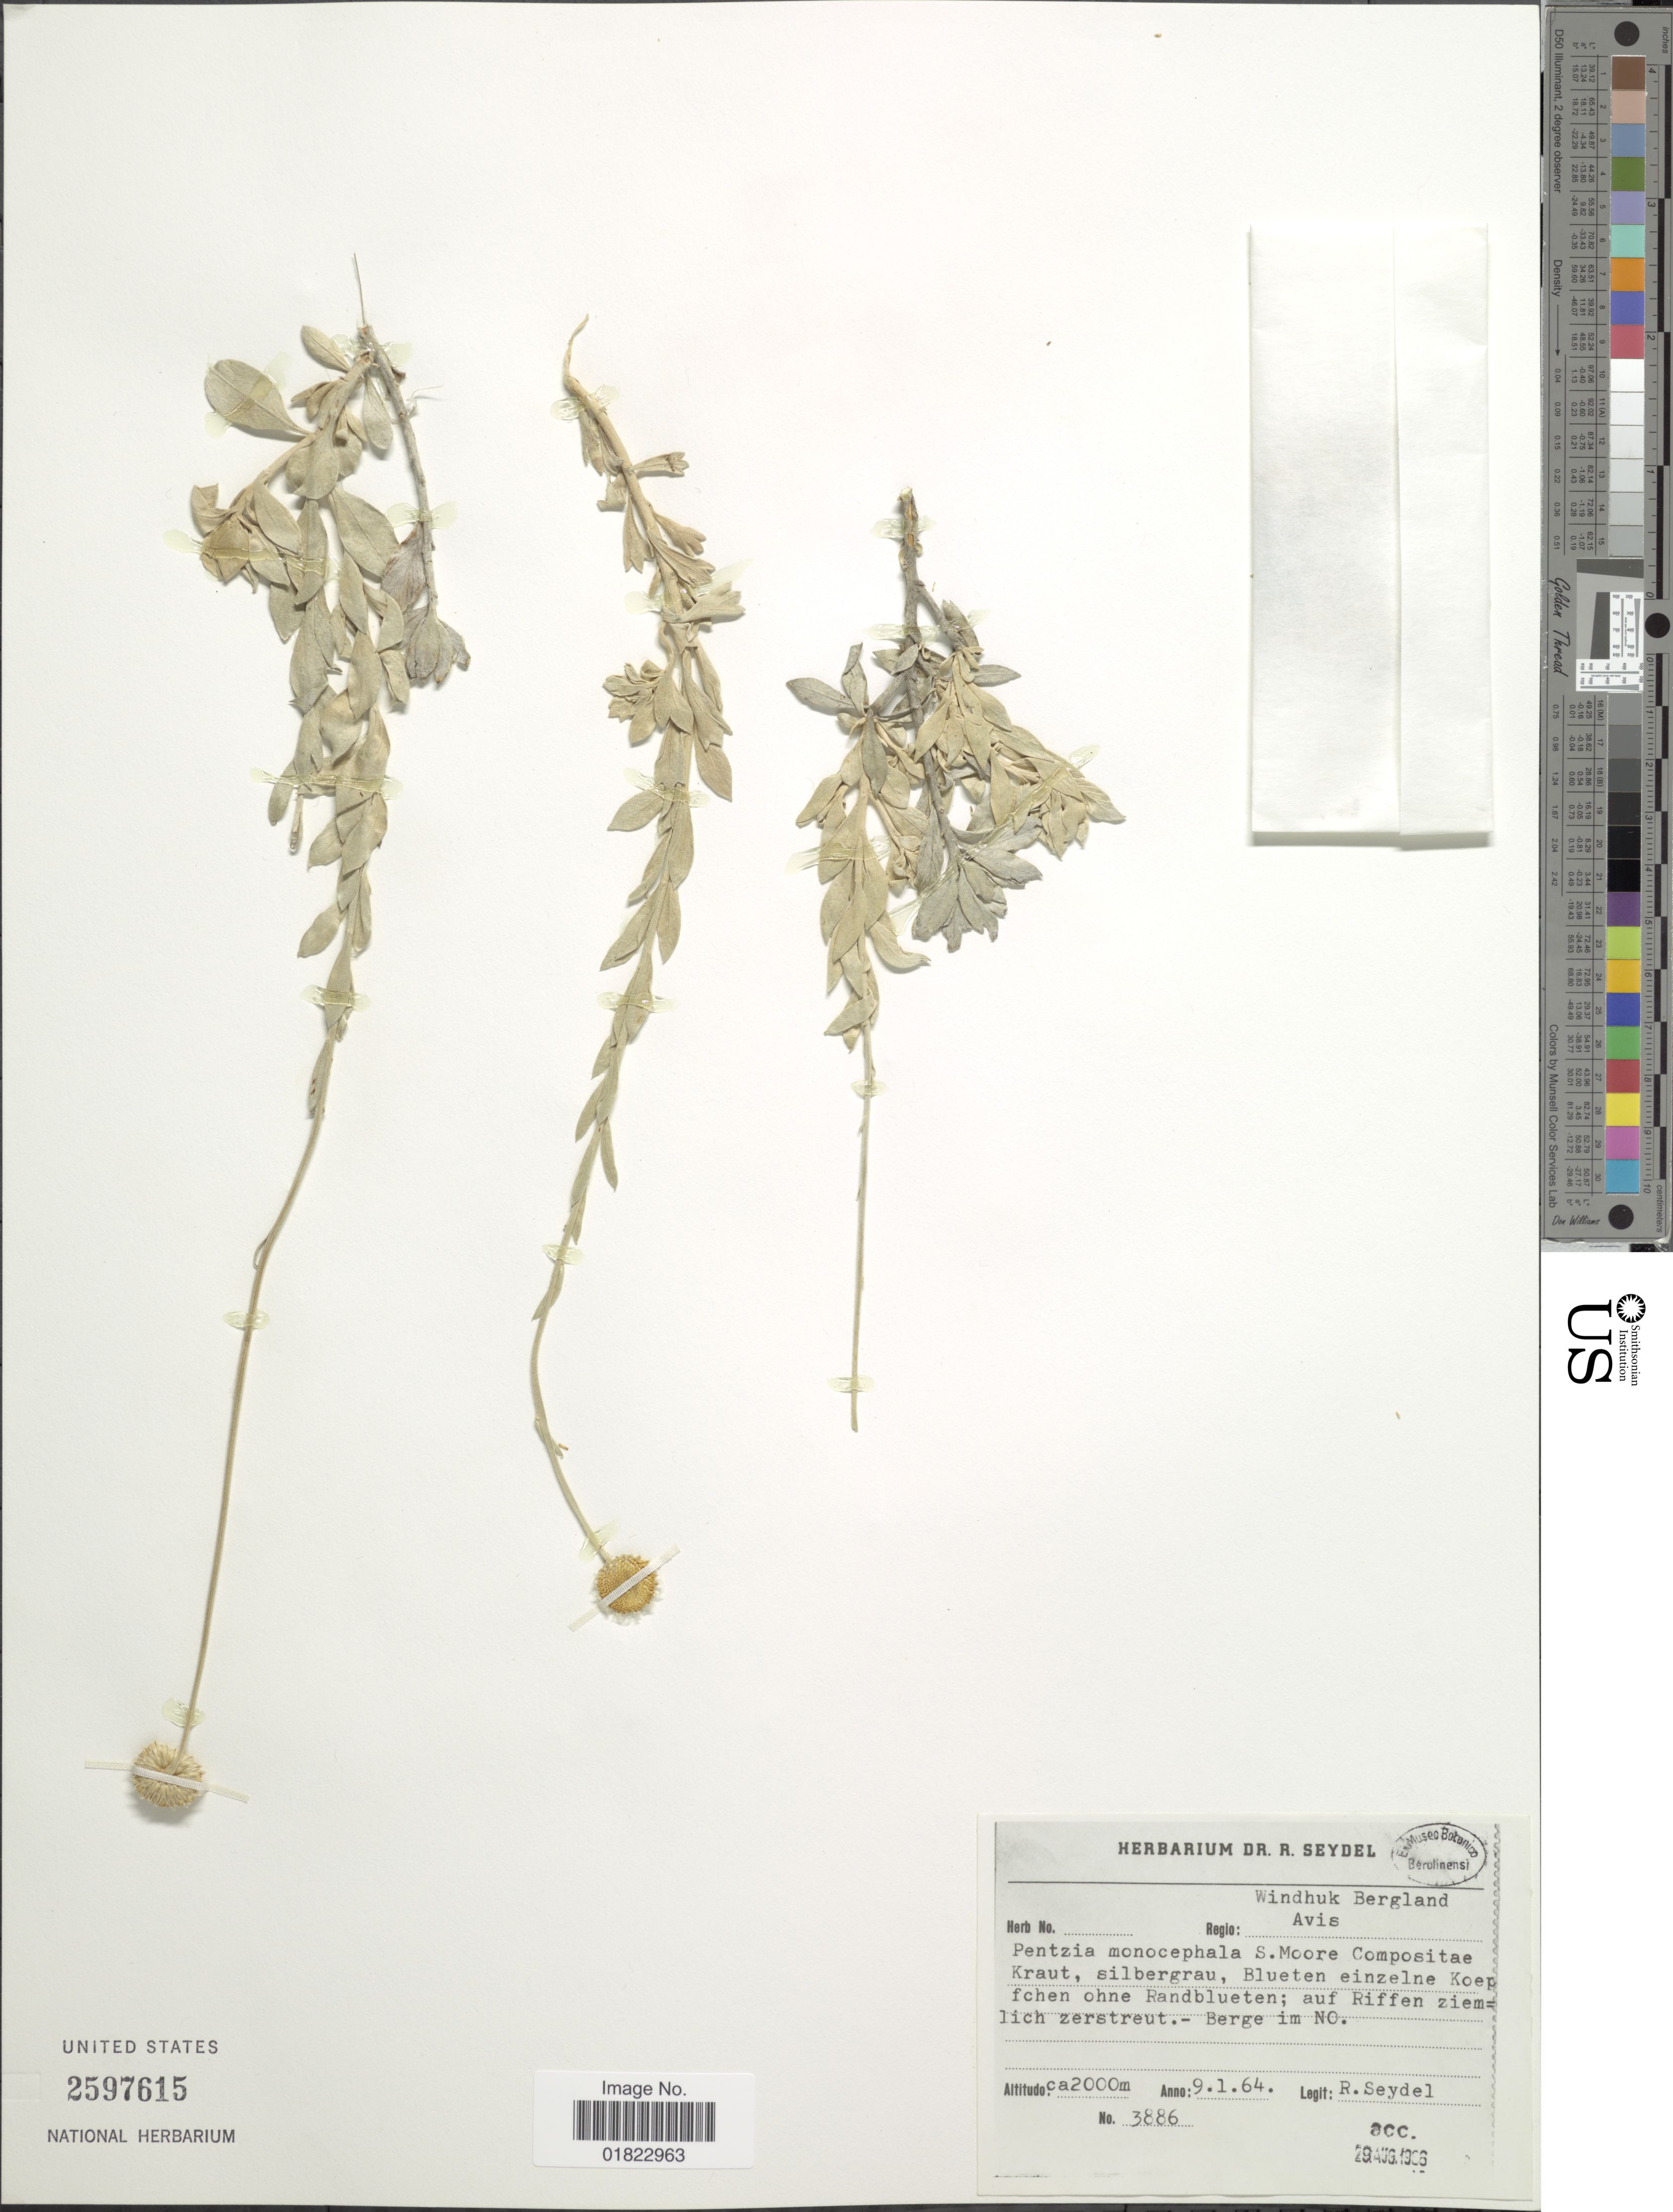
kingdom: Plantae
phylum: Tracheophyta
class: Magnoliopsida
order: Asterales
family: Asteraceae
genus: Pentzia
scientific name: Pentzia monocephala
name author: S. Moore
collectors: R. Seydel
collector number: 3886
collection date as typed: Transcribed d/m/y: 9/1/64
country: Namibia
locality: Windhuk Bergland, Avis. Auf Riffen ziemlich Zerstreut. - Berge im NO.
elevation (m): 2000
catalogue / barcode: US 2597615